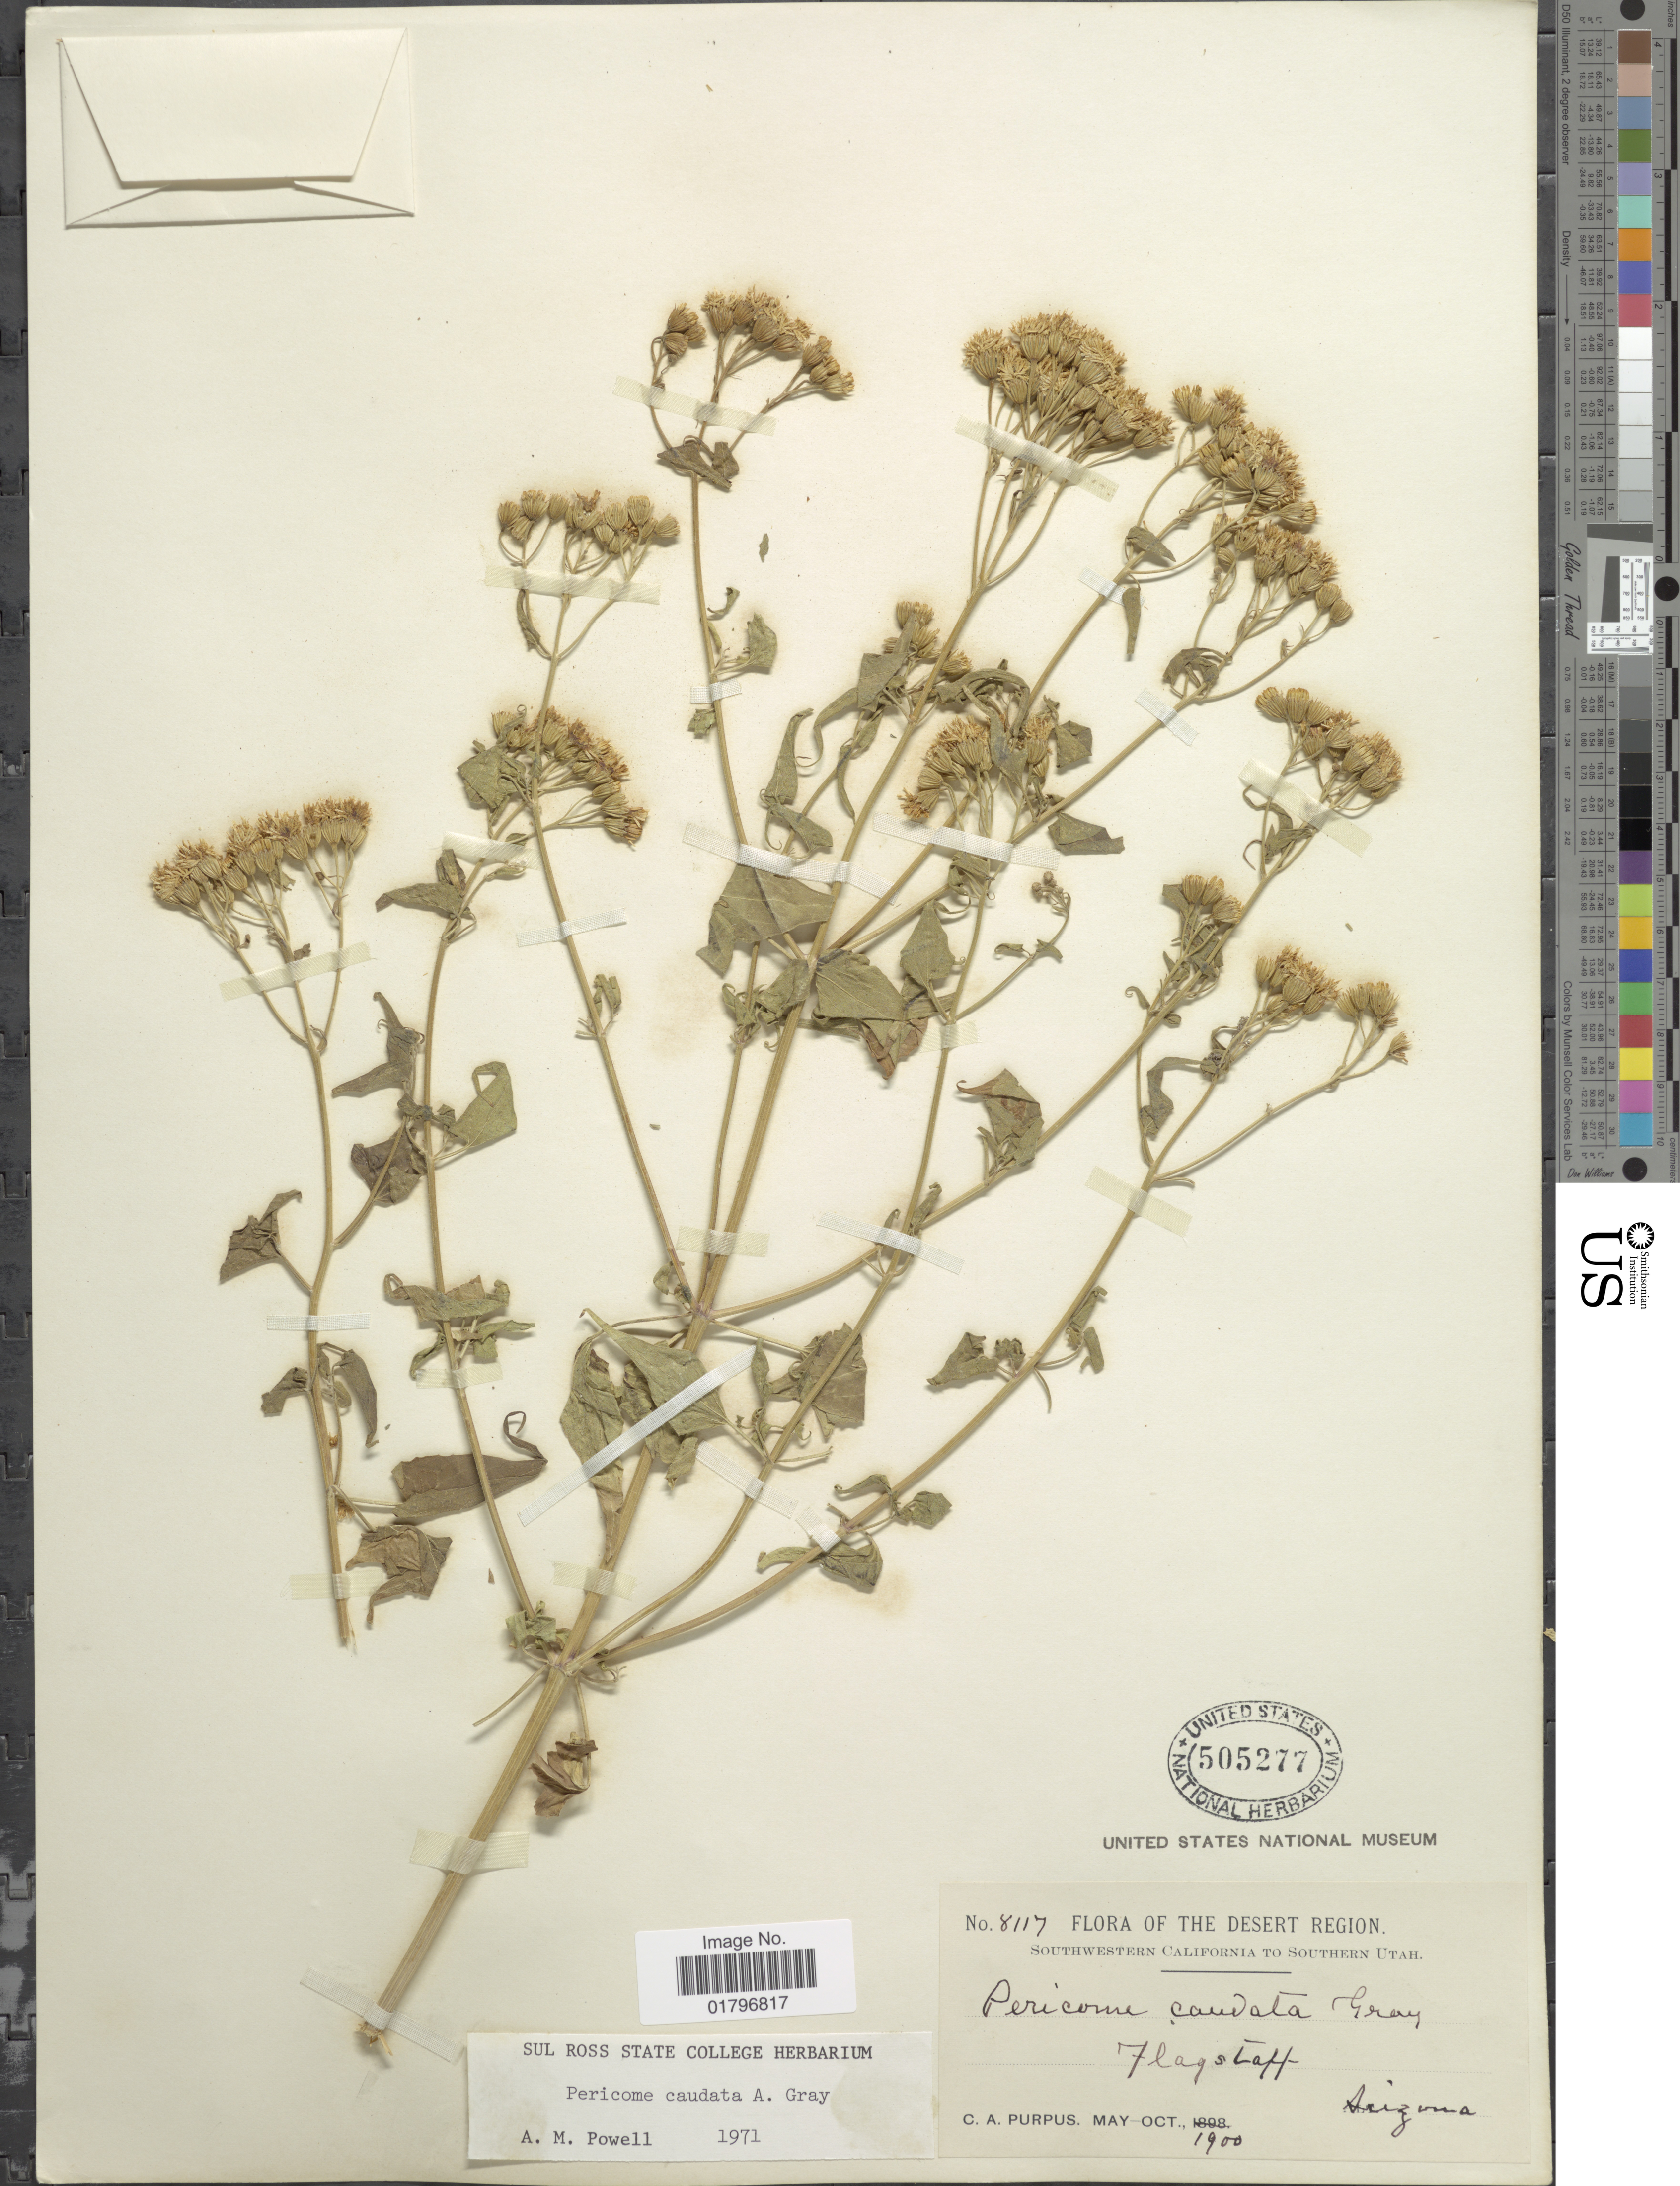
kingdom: Plantae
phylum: Tracheophyta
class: Magnoliopsida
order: Asterales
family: Asteraceae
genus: Pericome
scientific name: Pericome caudata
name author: A. Gray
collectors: C. A. Purpus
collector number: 8117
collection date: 1900-05/1900-10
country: United States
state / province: Arizona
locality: Desert Region. Southwestern California to Southern Utah. Flagstaff, Arizona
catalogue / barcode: US 505277